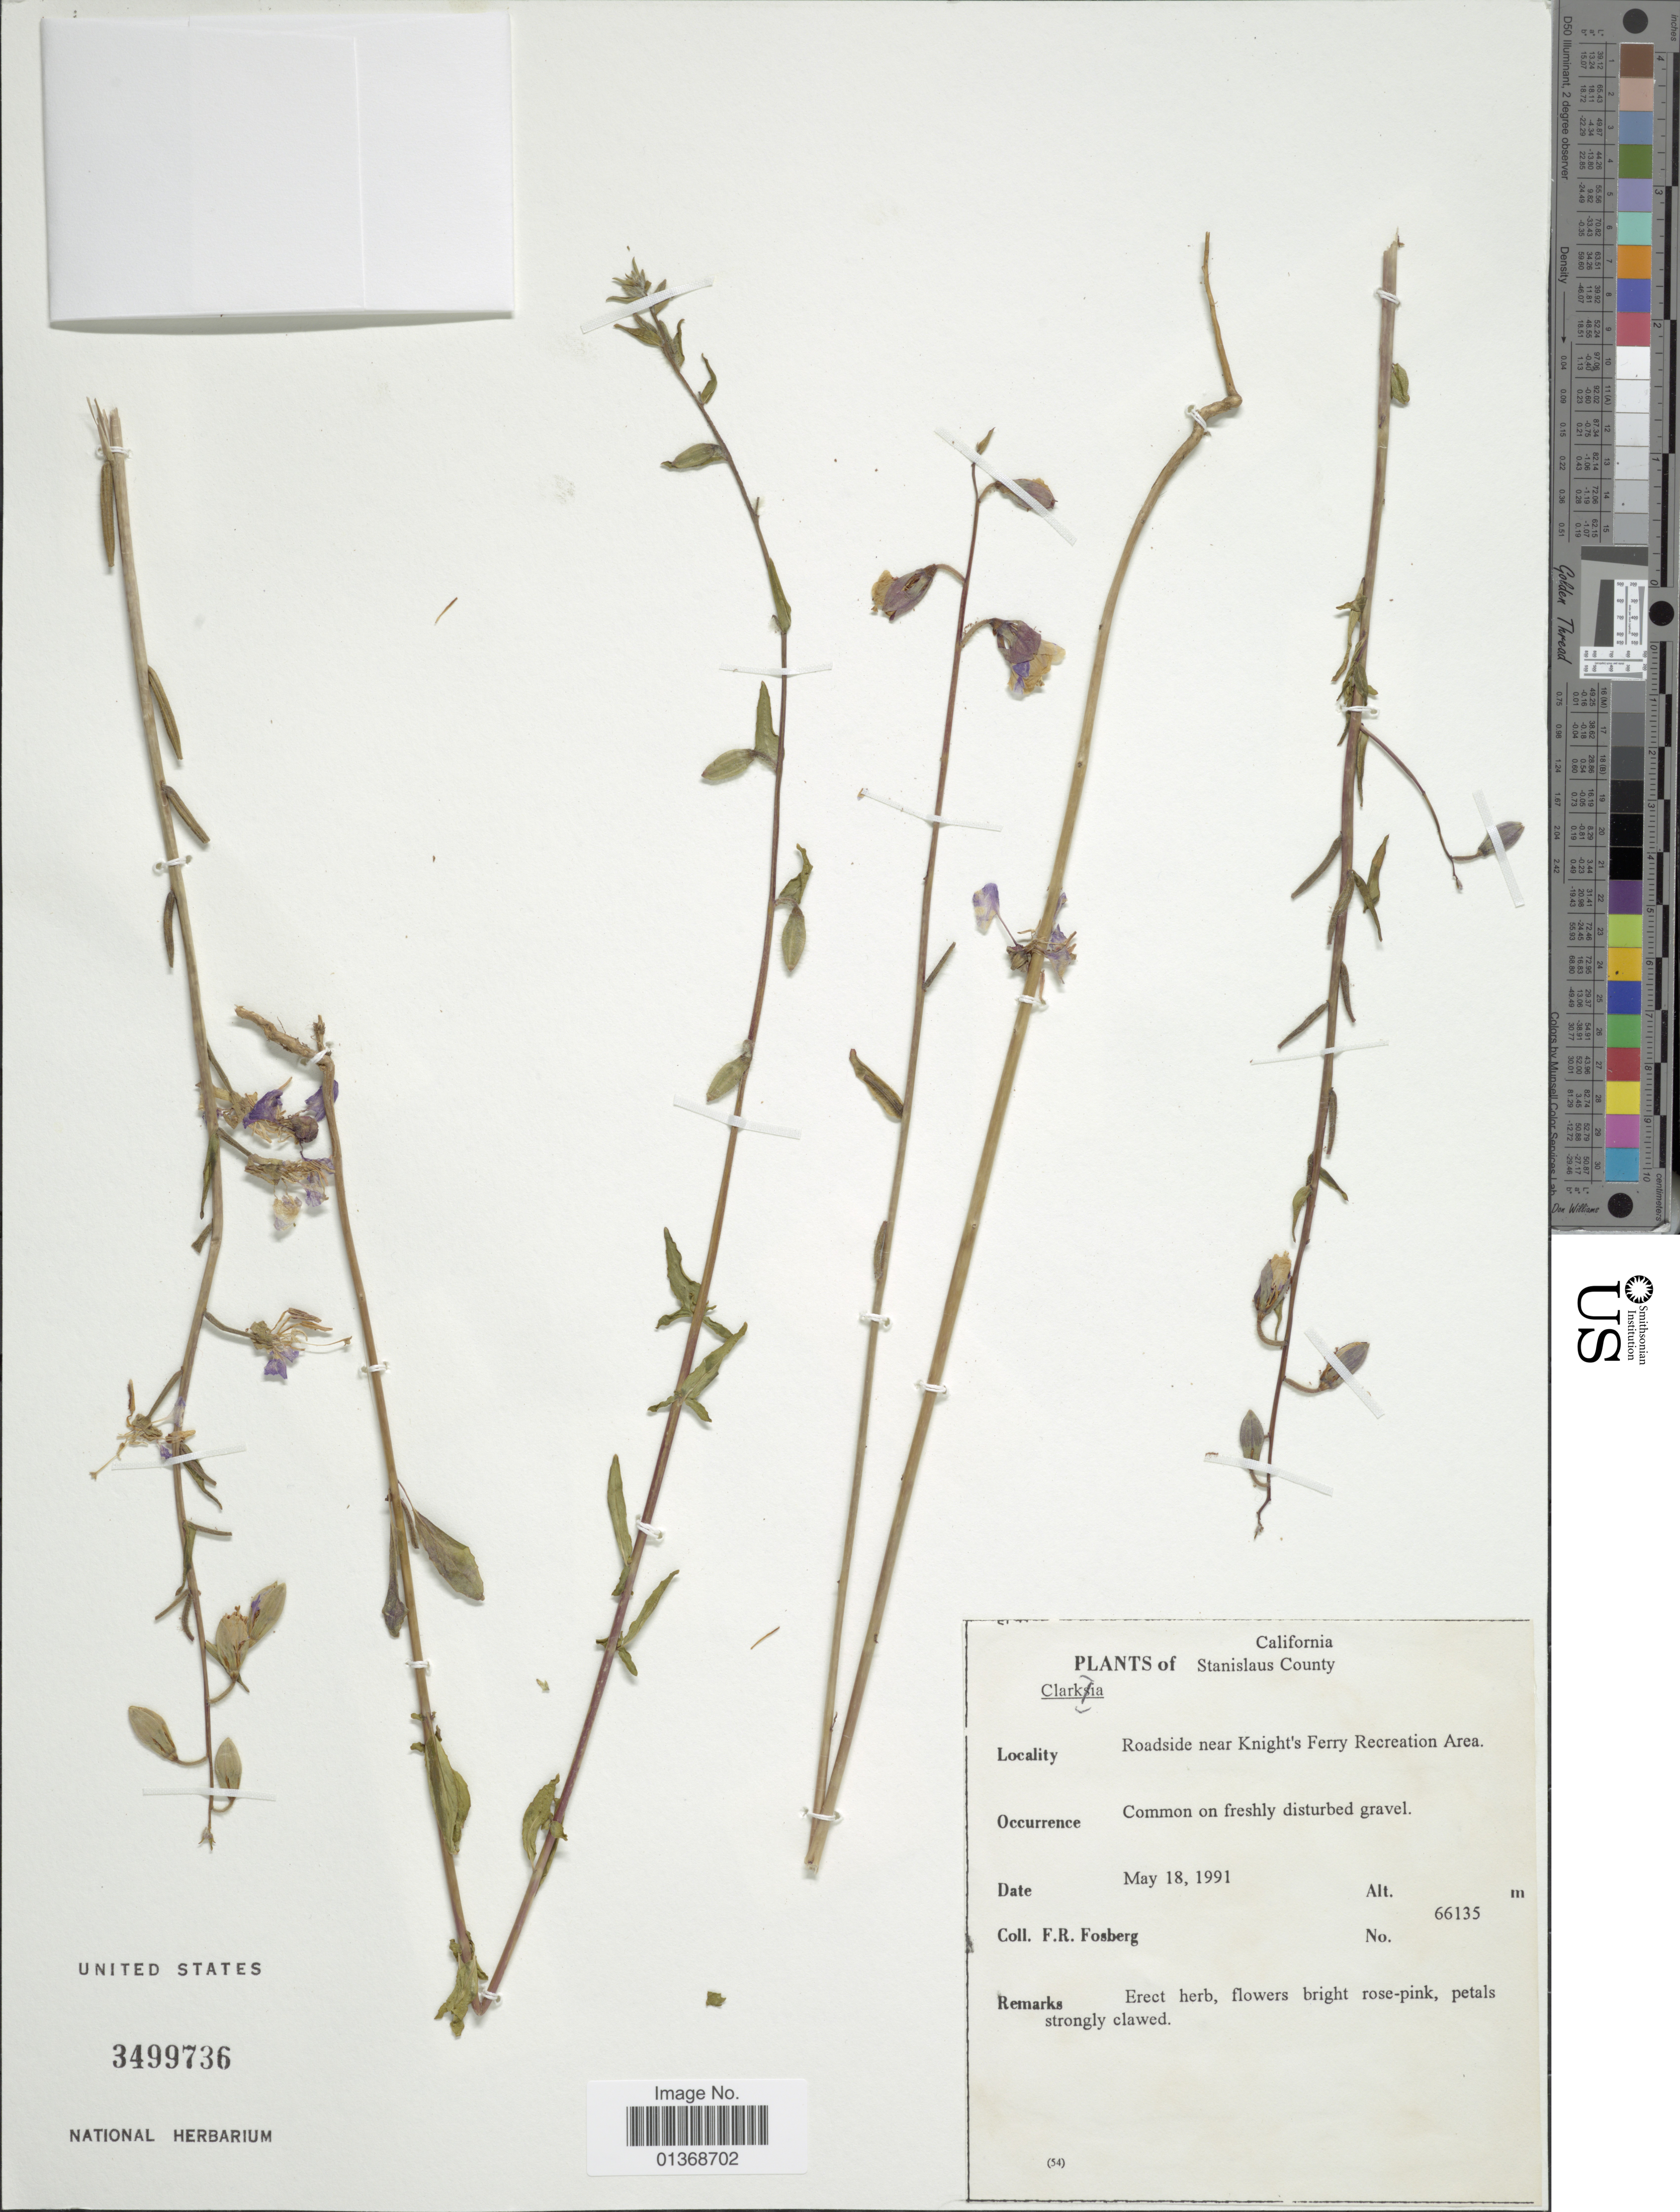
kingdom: Plantae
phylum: Tracheophyta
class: Magnoliopsida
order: Myrtales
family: Onagraceae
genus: Clarkia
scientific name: Clarkia sp.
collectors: F. R. Fosberg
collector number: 66135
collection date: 1991-05-18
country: United States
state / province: California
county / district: Stanislaus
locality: Stanislaus County, Roadside near Knight's Ferry Recreation Area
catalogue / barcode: US 3499736